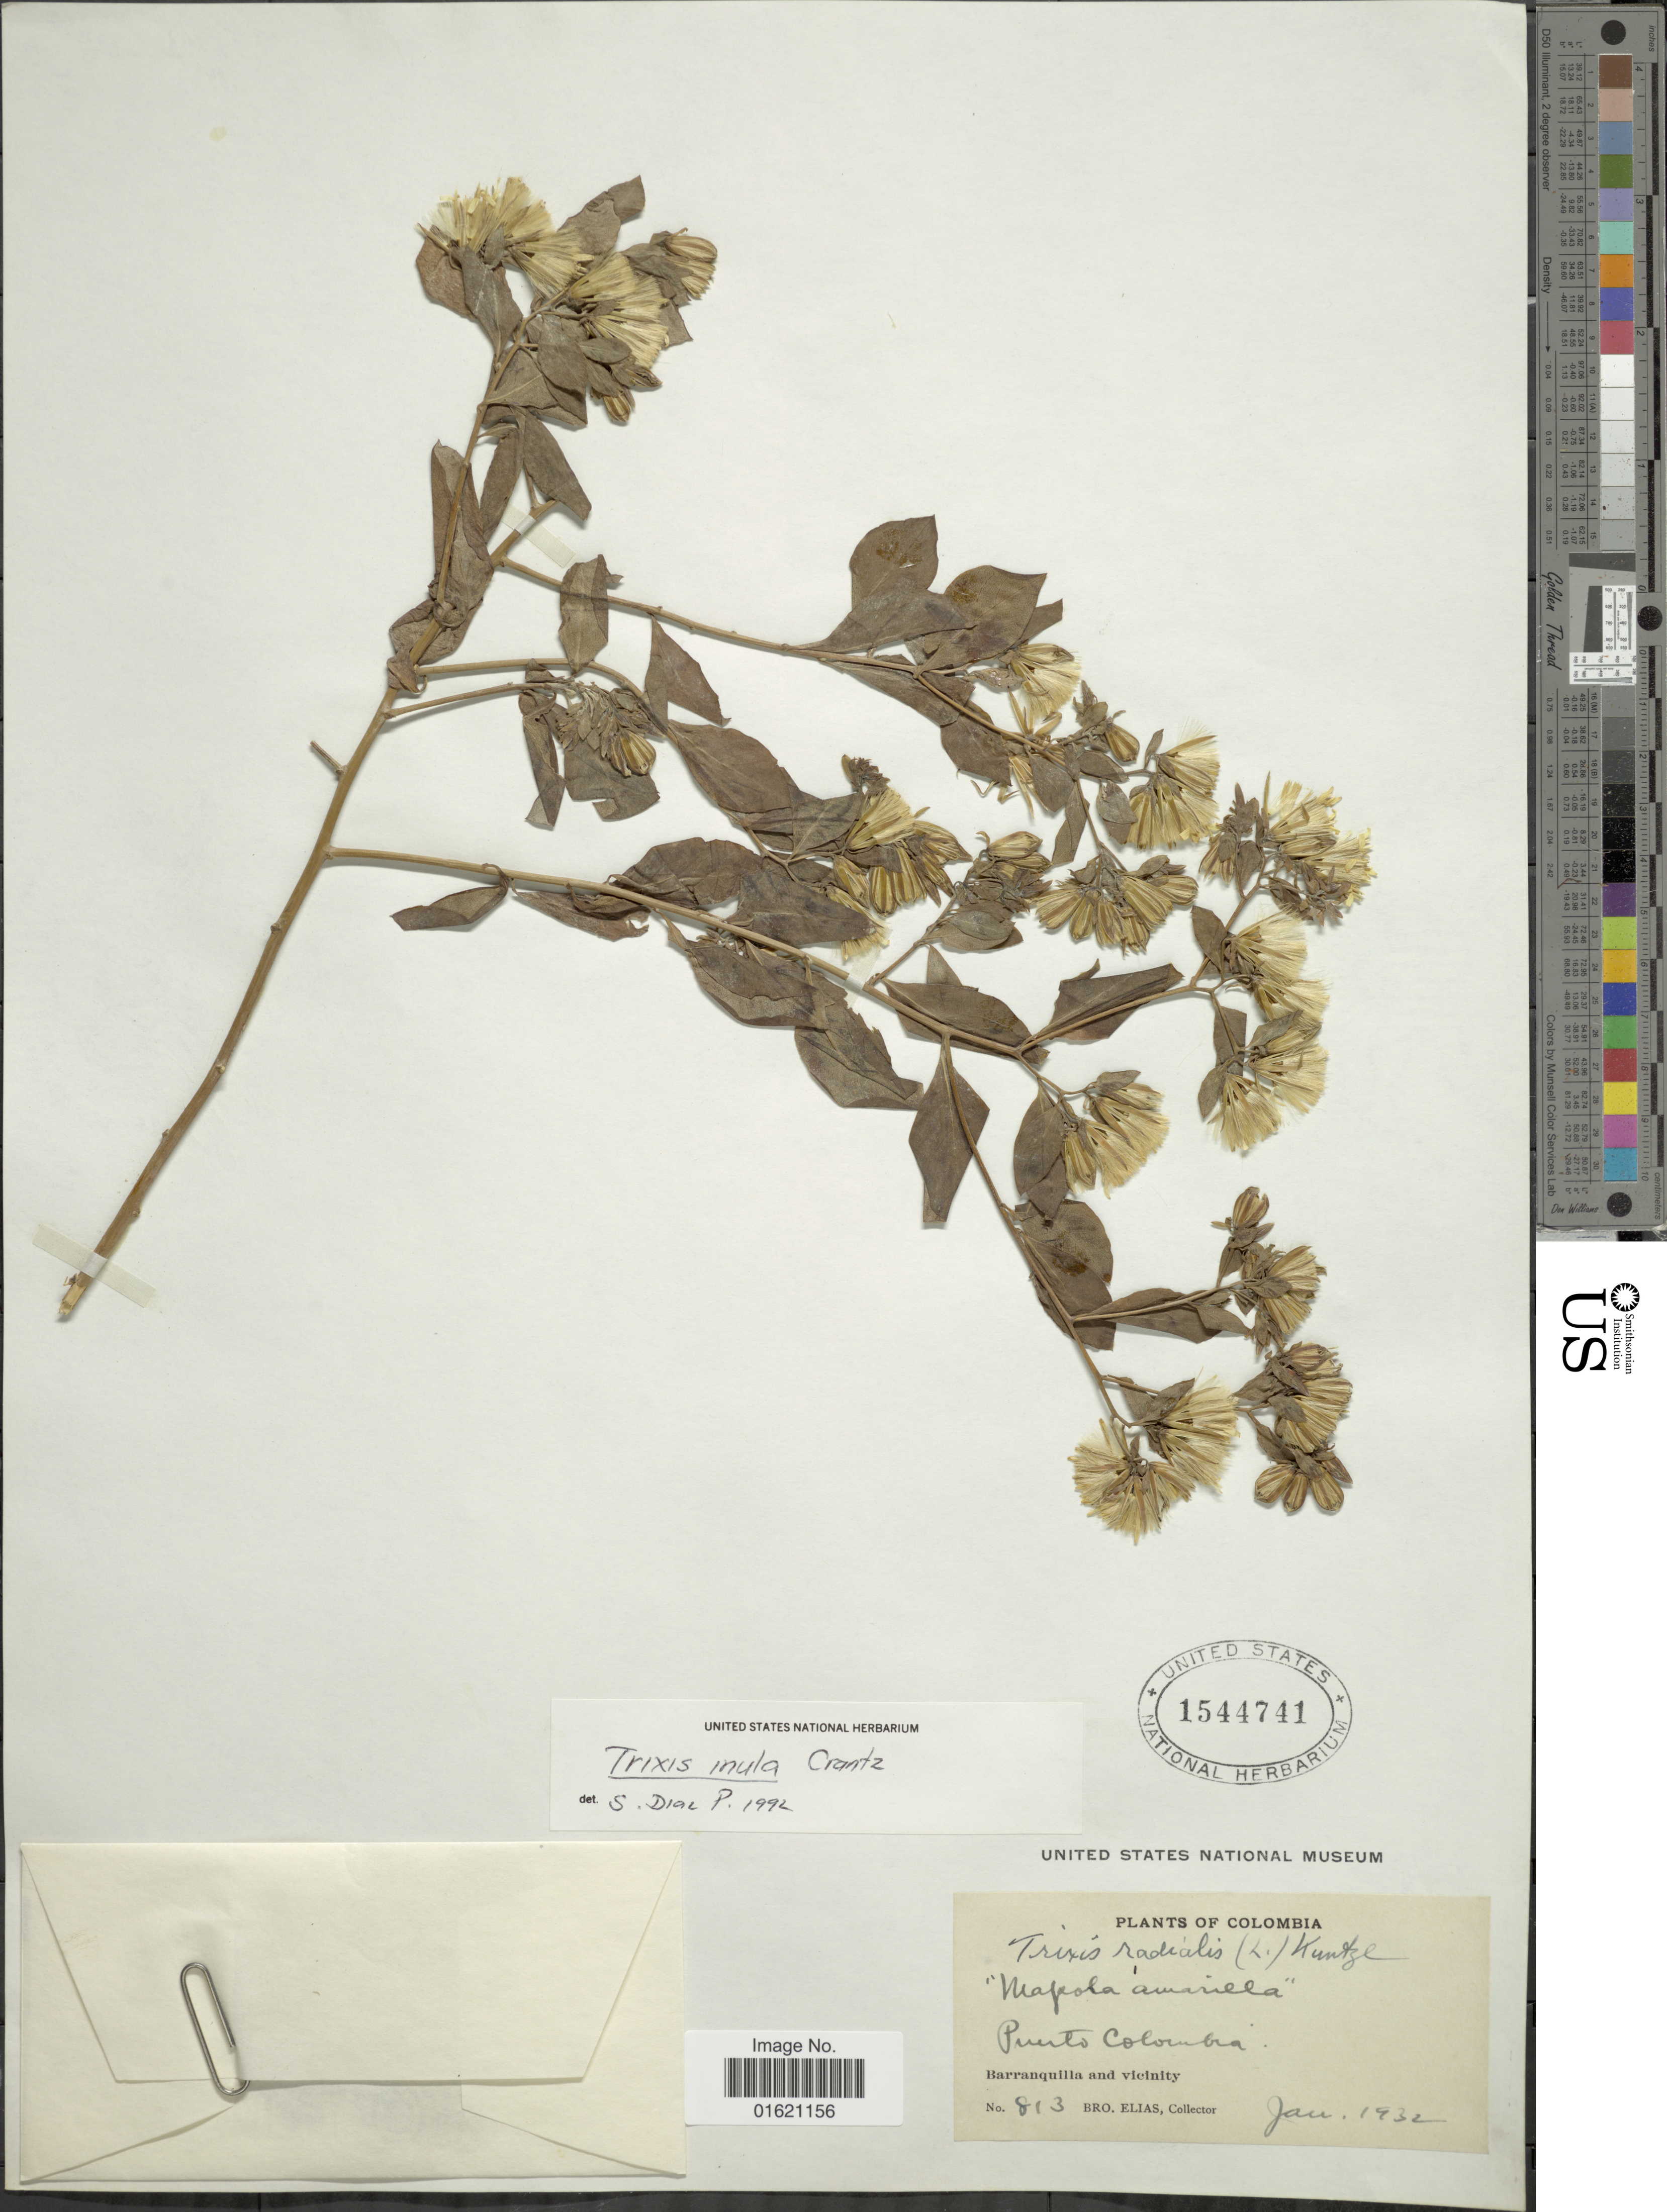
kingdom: Plantae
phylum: Tracheophyta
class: Magnoliopsida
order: Asterales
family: Asteraceae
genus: Trixis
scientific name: Trixis inula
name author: Crantz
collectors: Bro. Elias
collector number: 813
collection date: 1932-01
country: Colombia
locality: Puerto Colmia, barranquilla and vicinity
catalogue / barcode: US 1544741